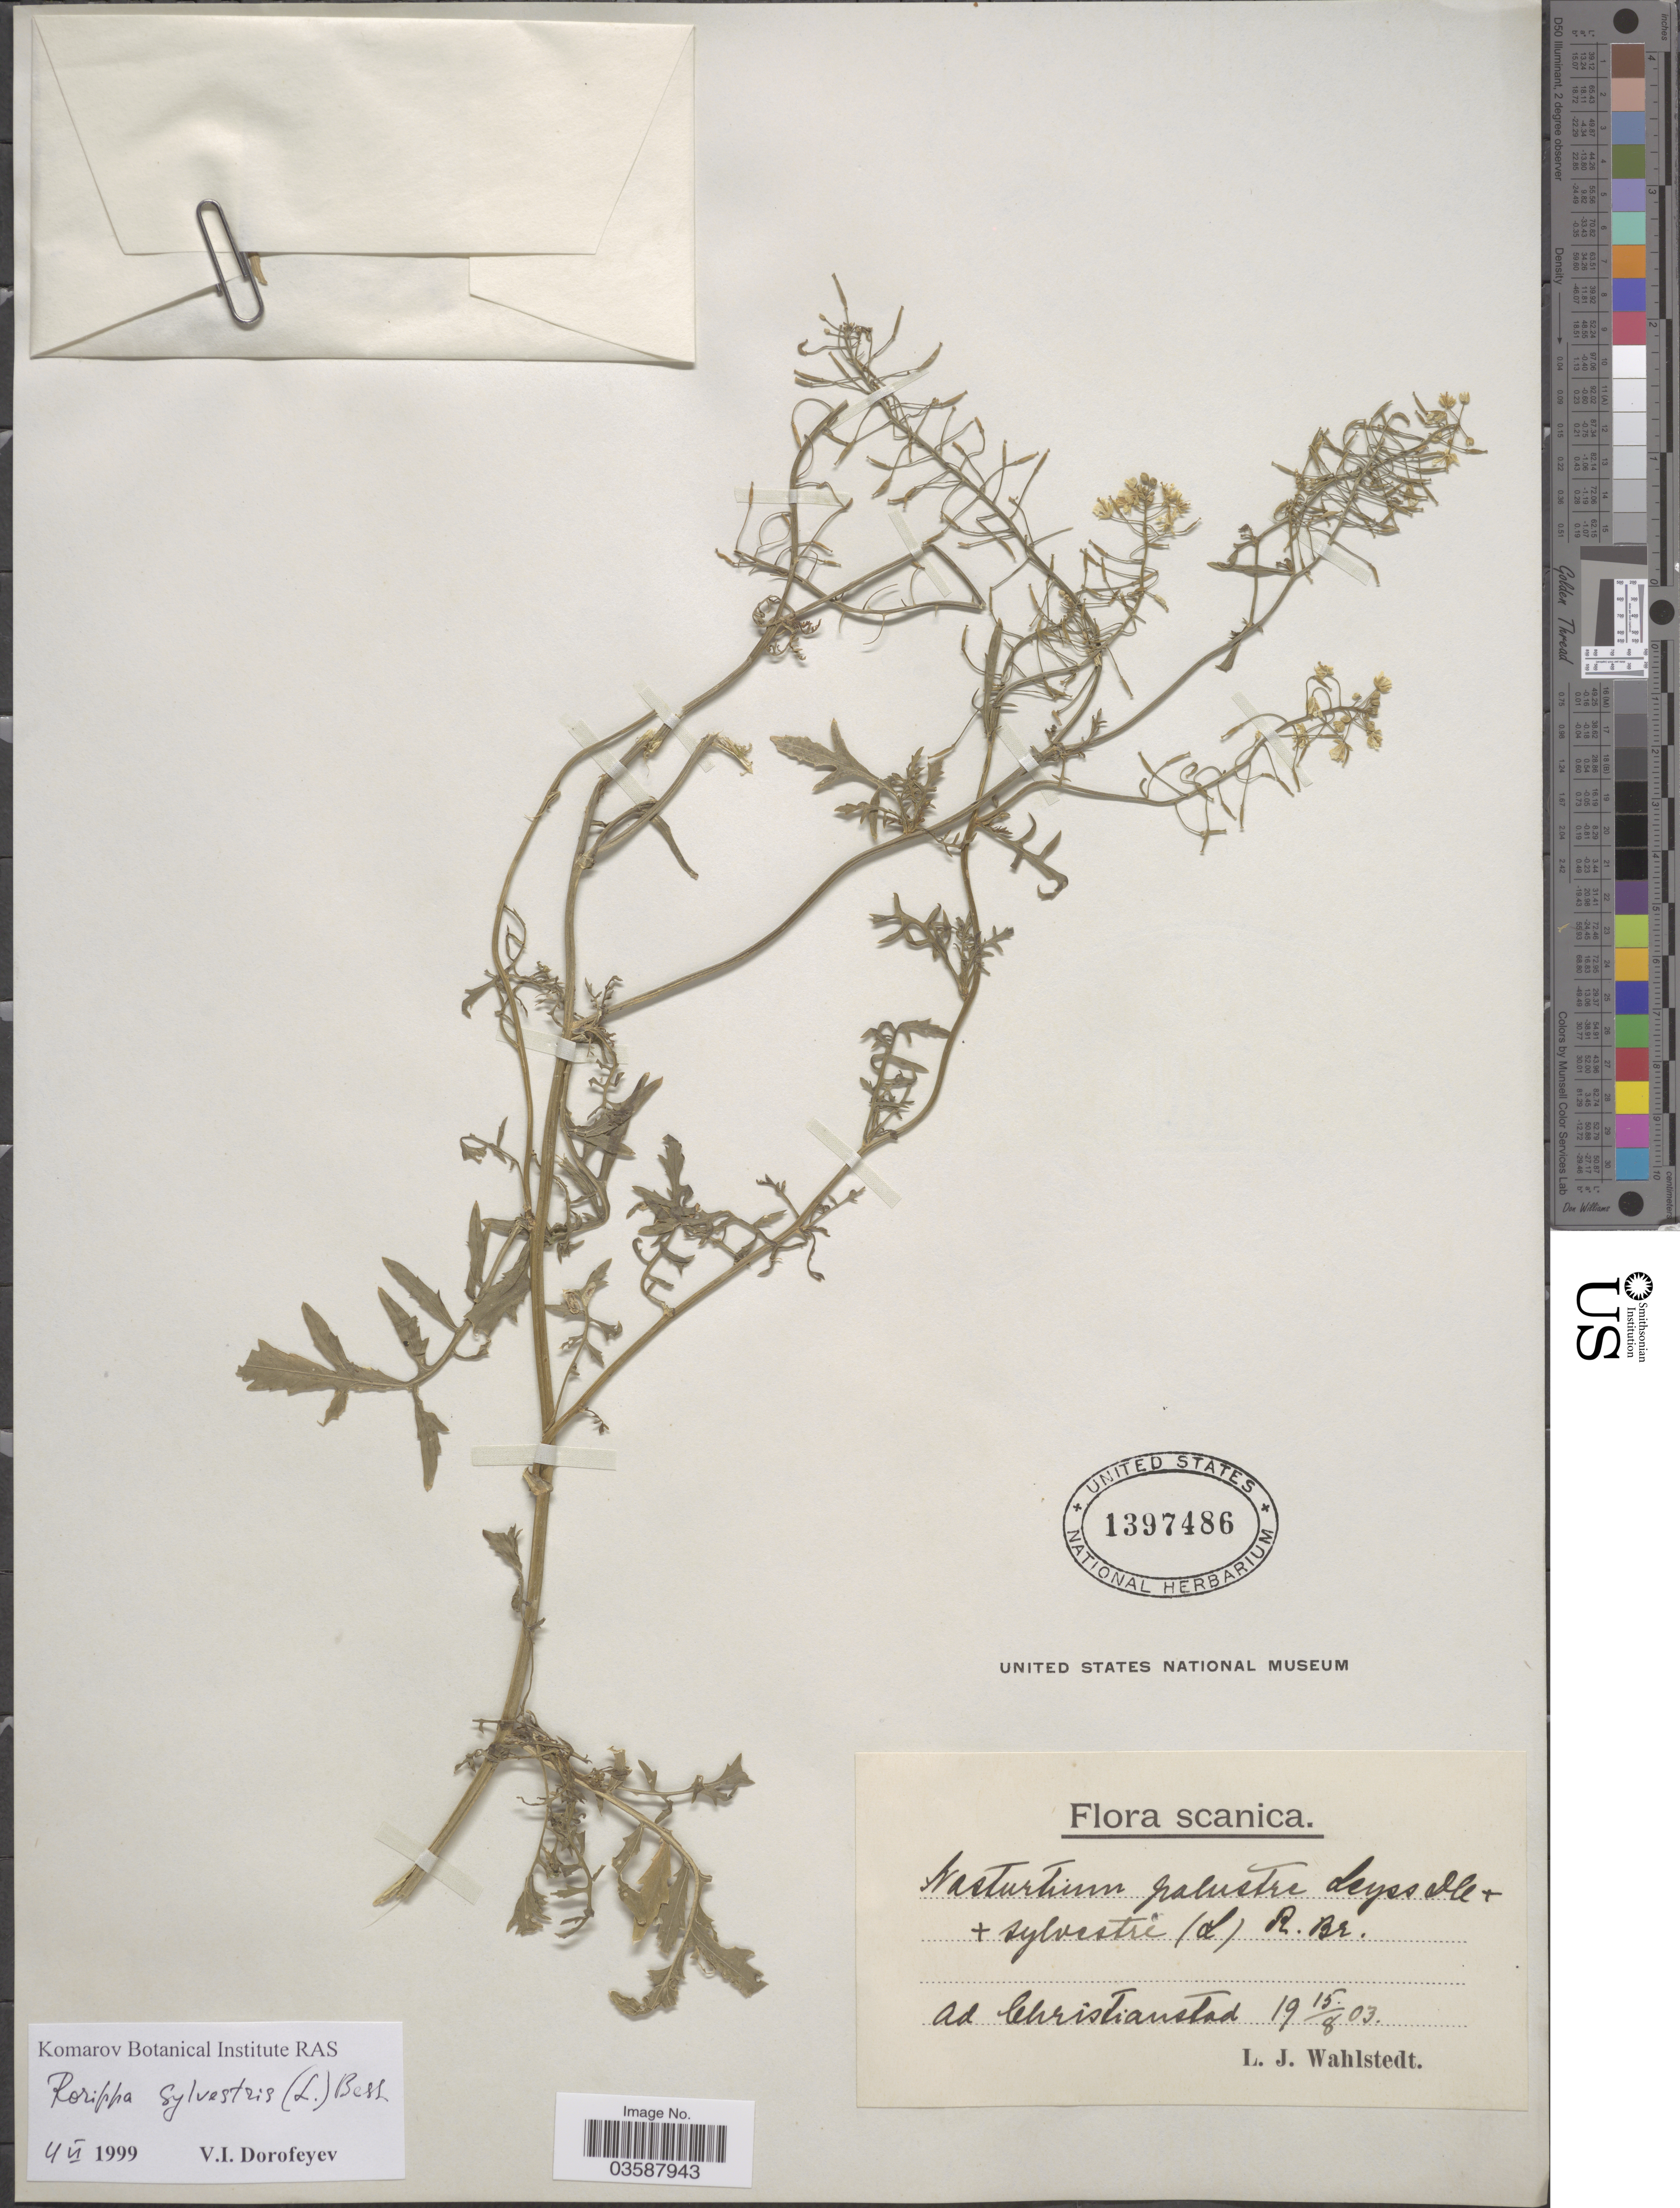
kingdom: Plantae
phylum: Tracheophyta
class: Magnoliopsida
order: Brassicales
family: Brassicaceae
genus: Rorippa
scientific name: Rorippa sylvestris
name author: (L.) Besser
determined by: Dorofeyev, V. I.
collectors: L. J. Wahlstedt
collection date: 1903-08-15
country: Sweden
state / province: Skåne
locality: Scania. Ad Christianstad.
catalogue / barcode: US 1397486